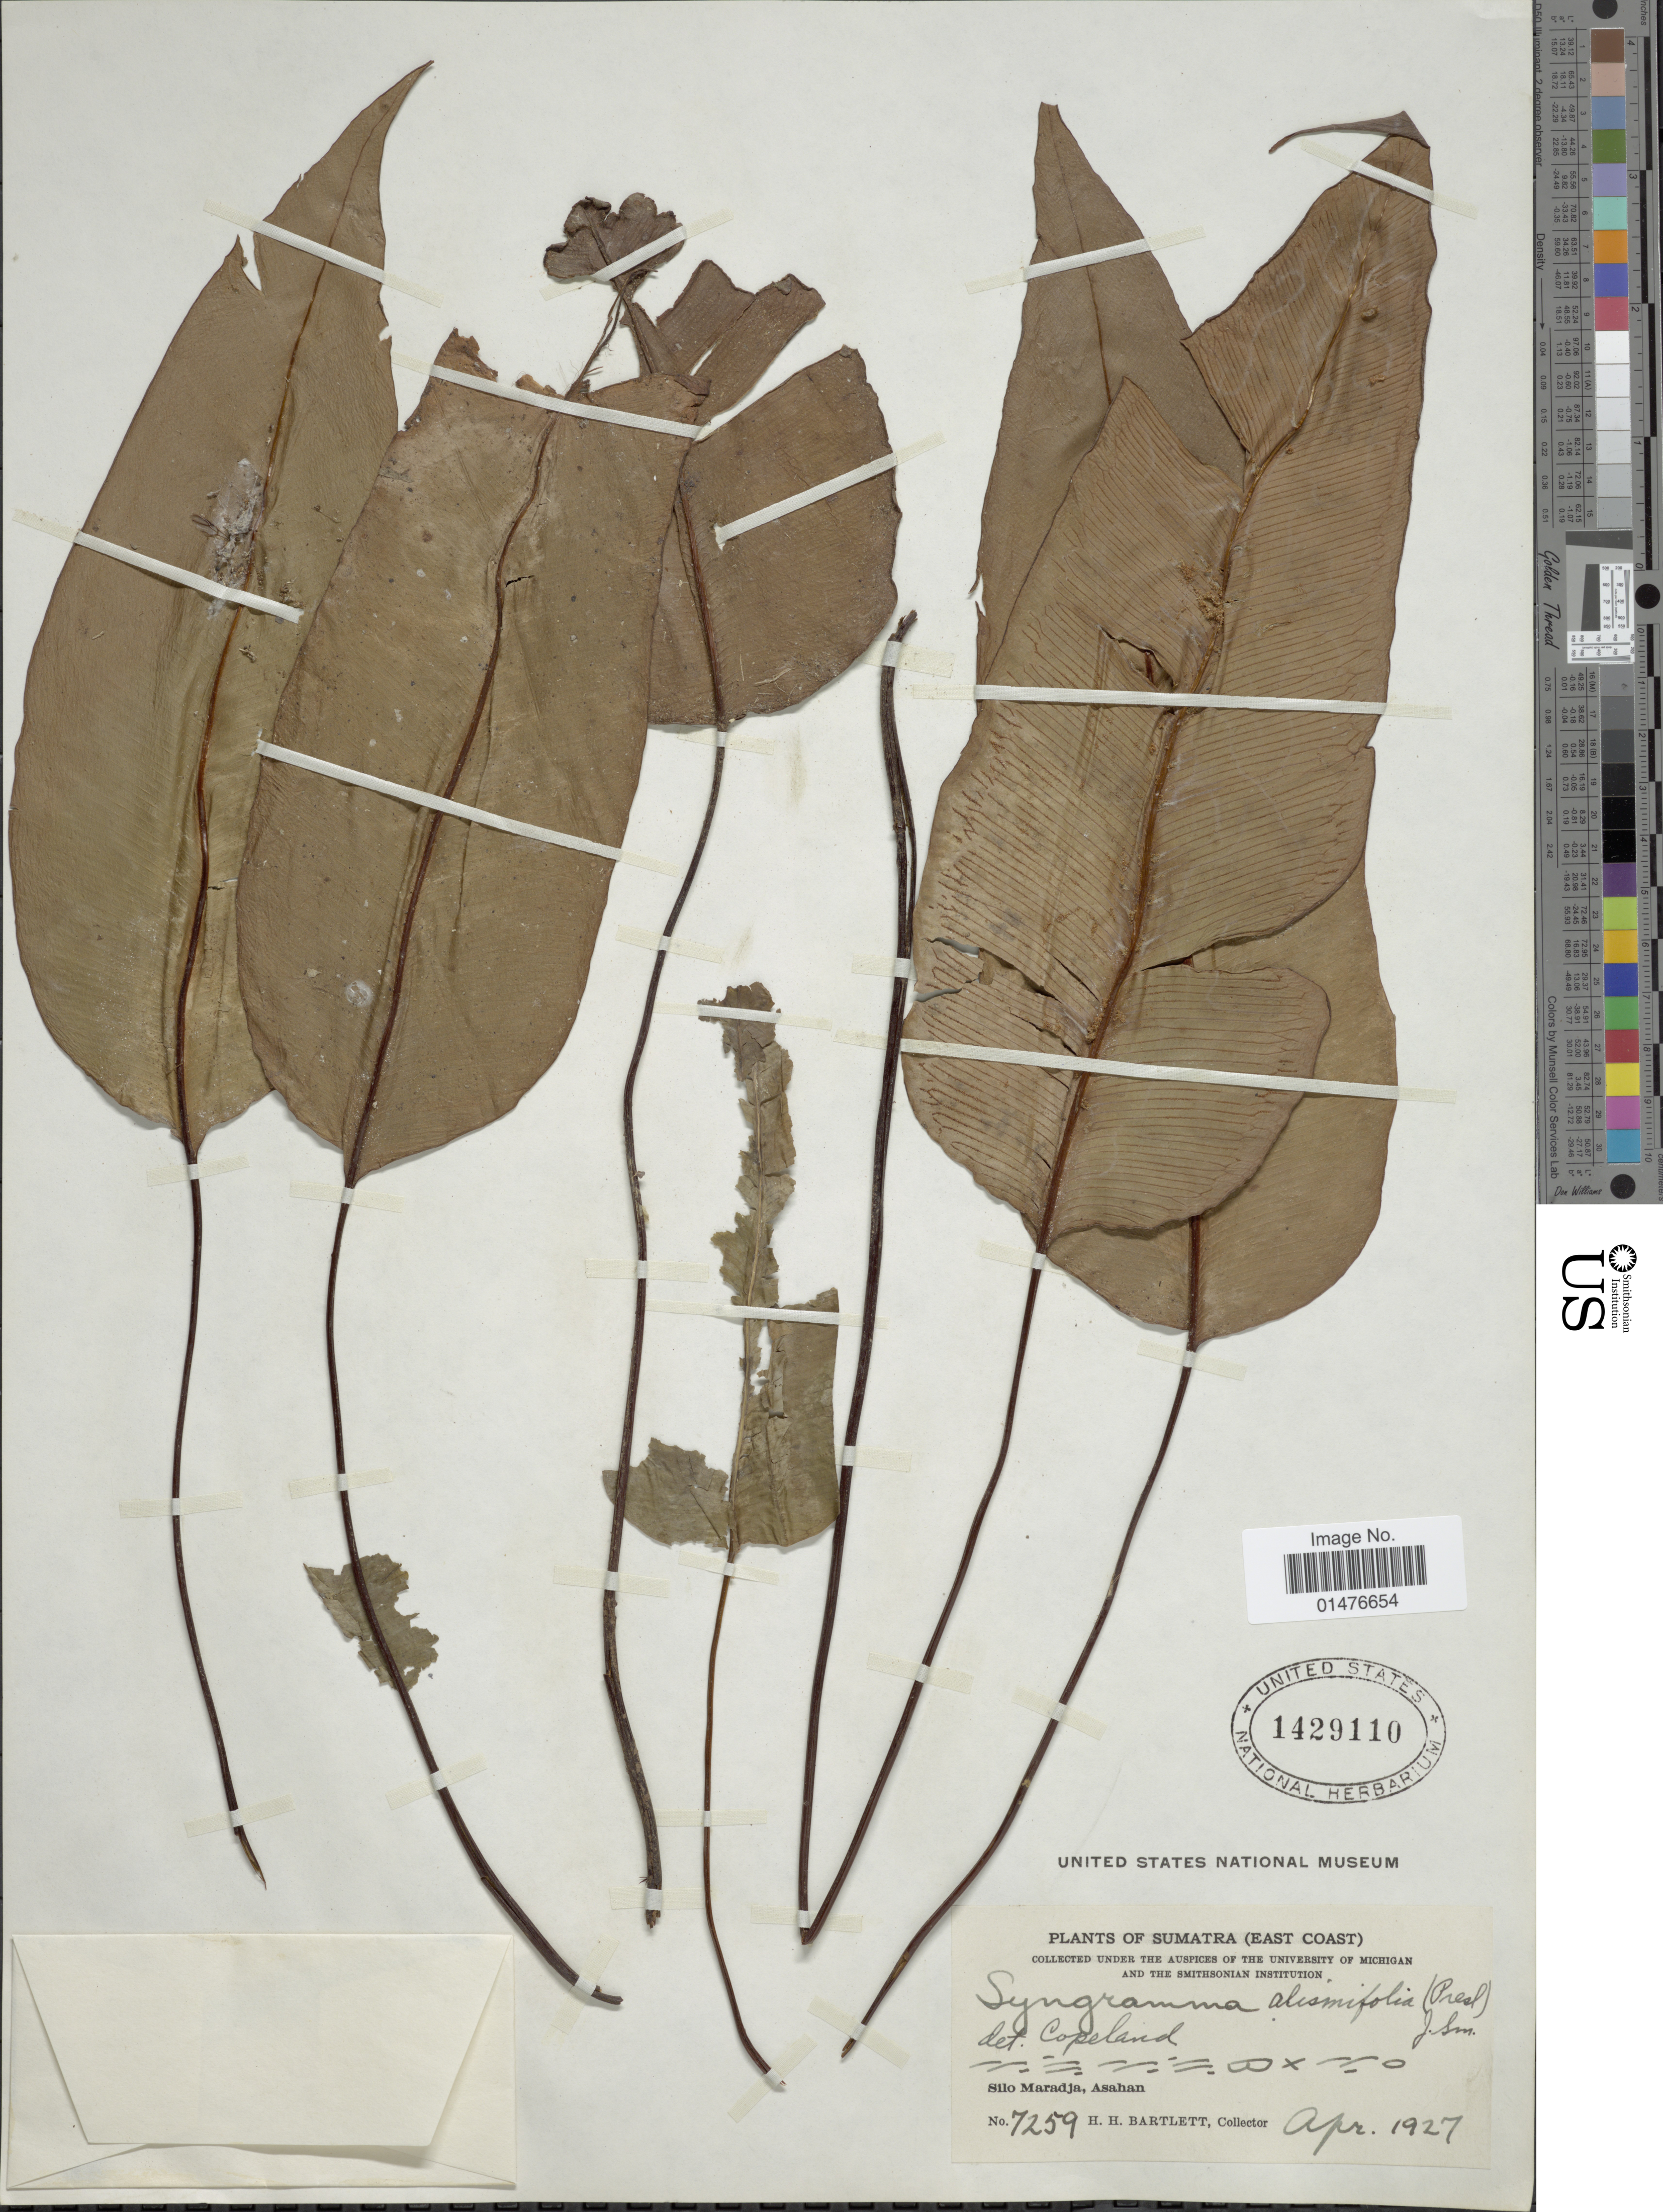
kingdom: Plantae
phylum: Tracheophyta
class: Polypodiopsida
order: Polypodiales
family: Pteridaceae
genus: Syngramma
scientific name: Syngramma alismifolia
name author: (C. Presl) J. Sm.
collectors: H. H. Bartlett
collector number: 7259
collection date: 1927-04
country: Indonesia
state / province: Sumatra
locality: Silo Maradja, Asahan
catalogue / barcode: US 1429110